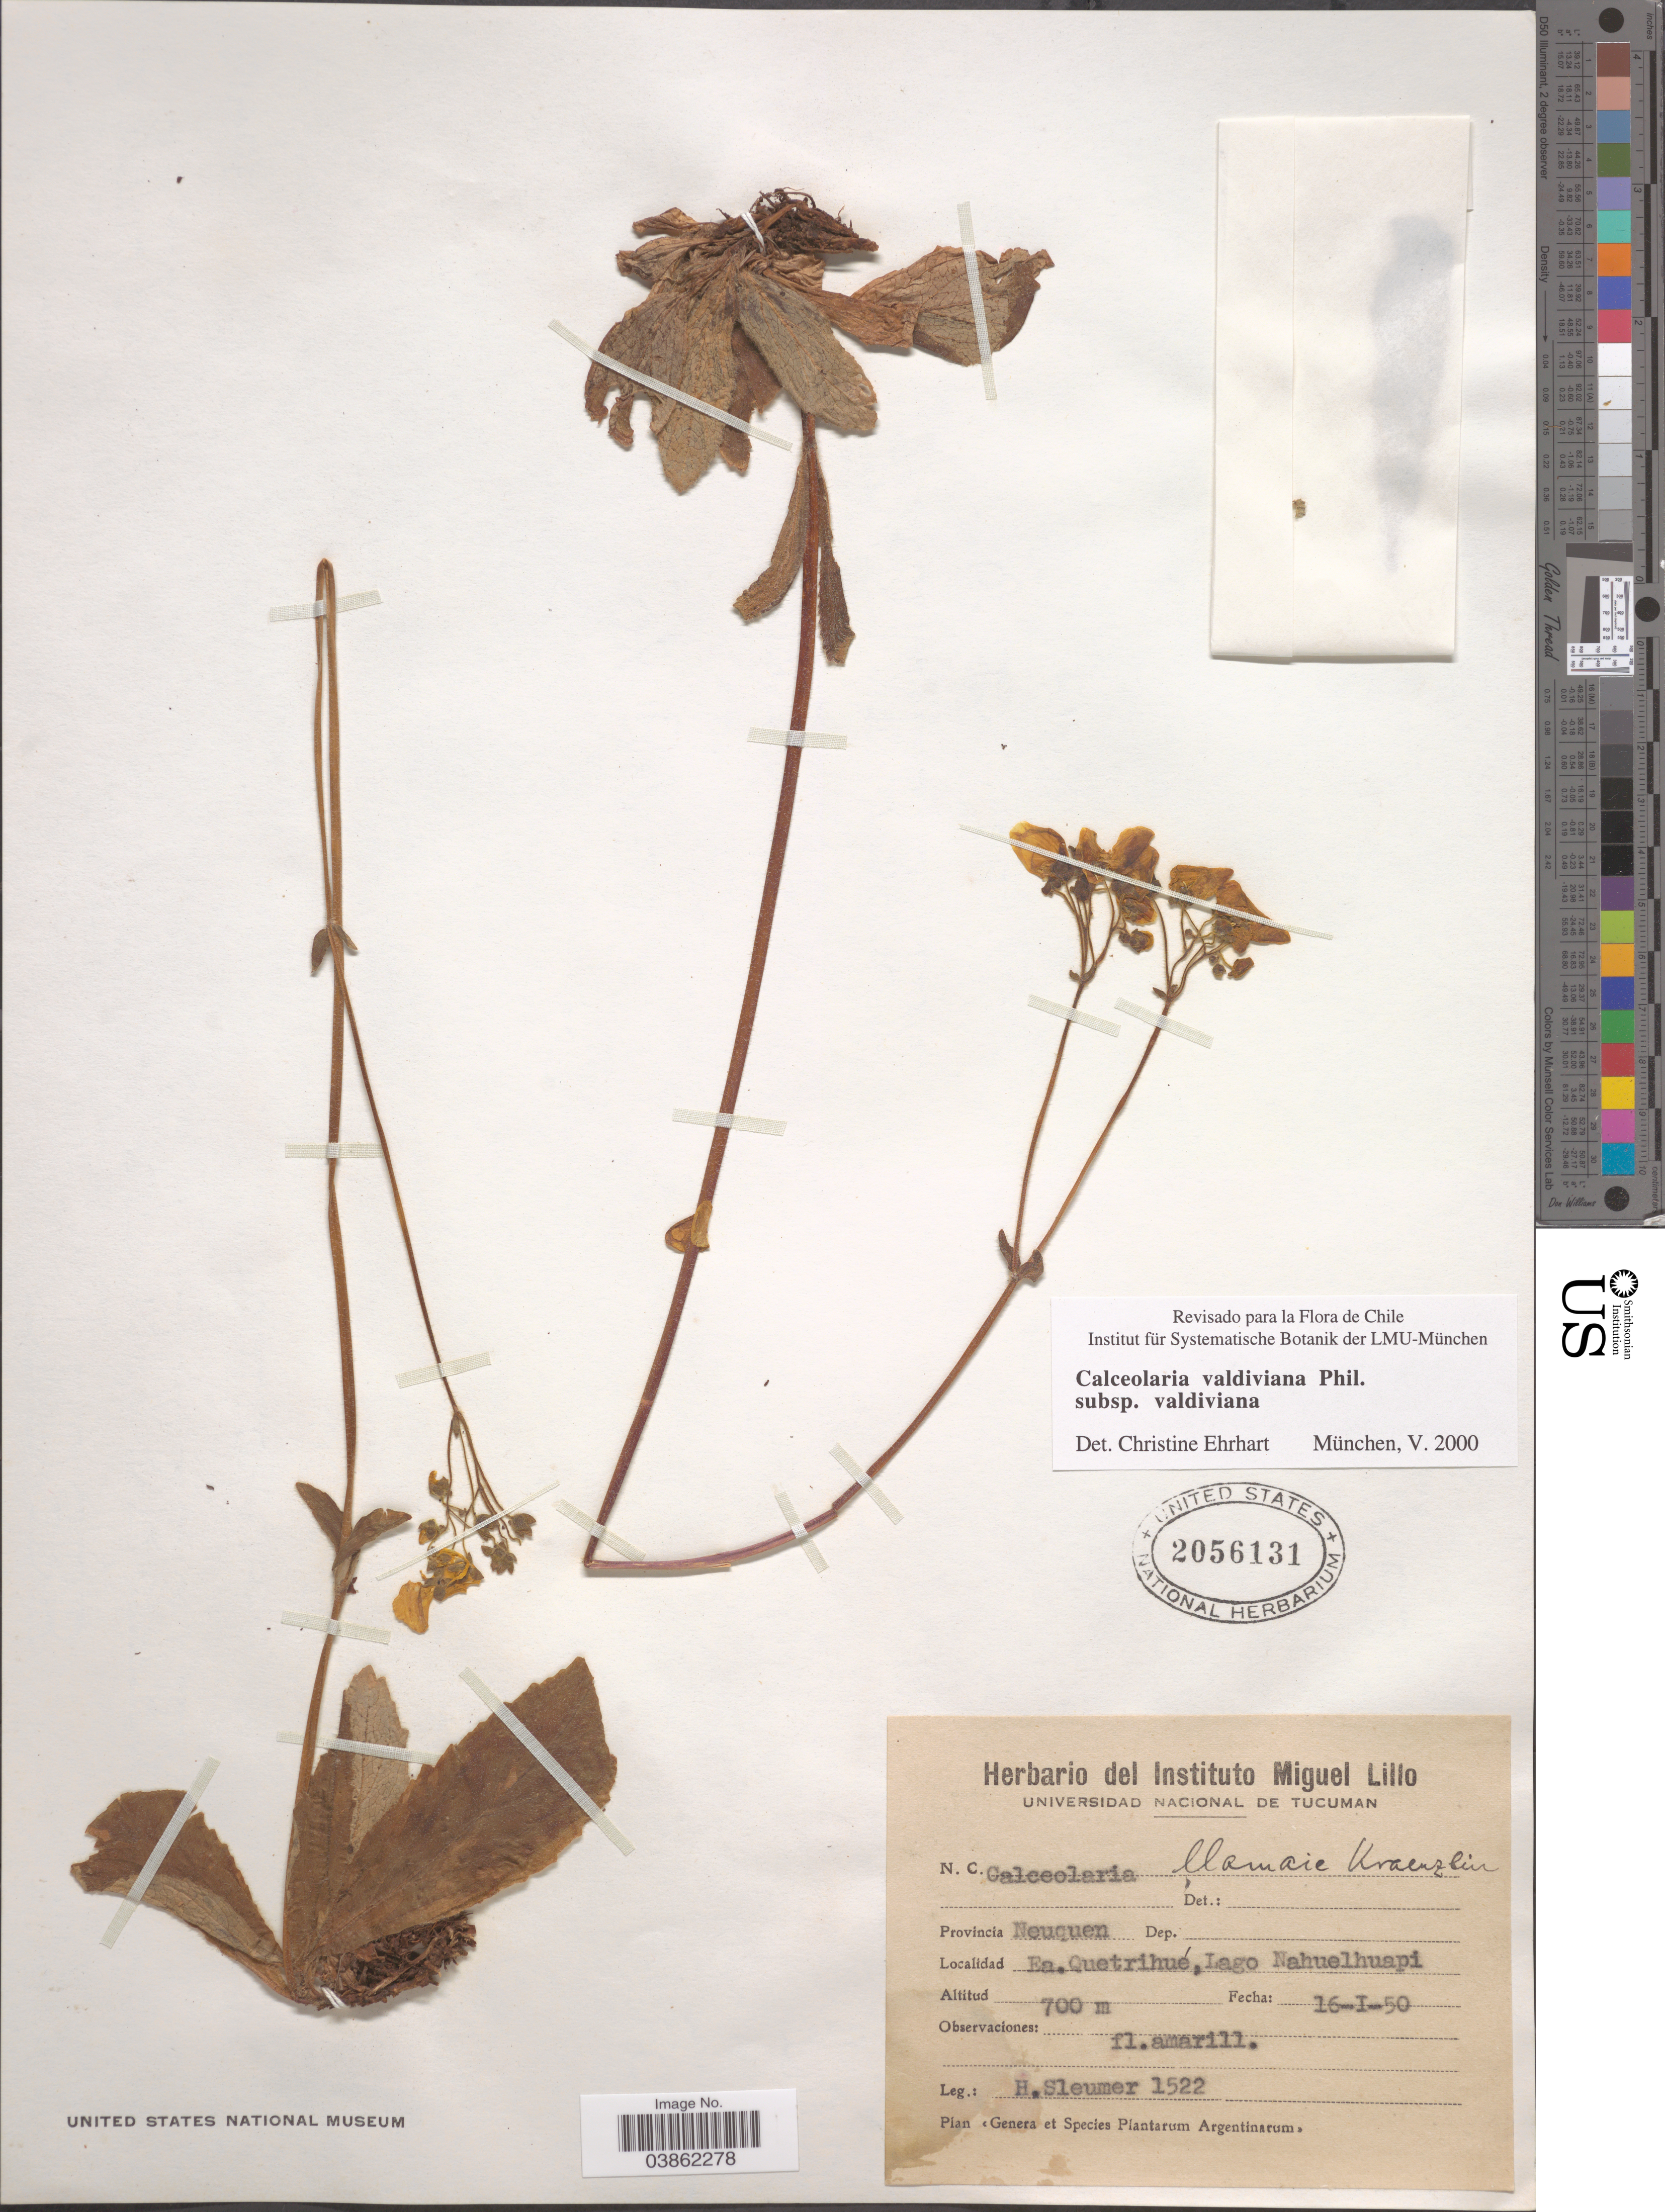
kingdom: Plantae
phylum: Tracheophyta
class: Magnoliopsida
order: Lamiales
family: Calceolariaceae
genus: Calceolaria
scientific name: Calceolaria valdiviana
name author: Phil.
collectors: H. O. Sleumer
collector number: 1522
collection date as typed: Transcribed d/m/y: 16/1/50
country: Argentina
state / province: Neuquen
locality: Ea.Quetrihué,Lago Nahuelhuapi.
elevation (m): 700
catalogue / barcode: US 2056131